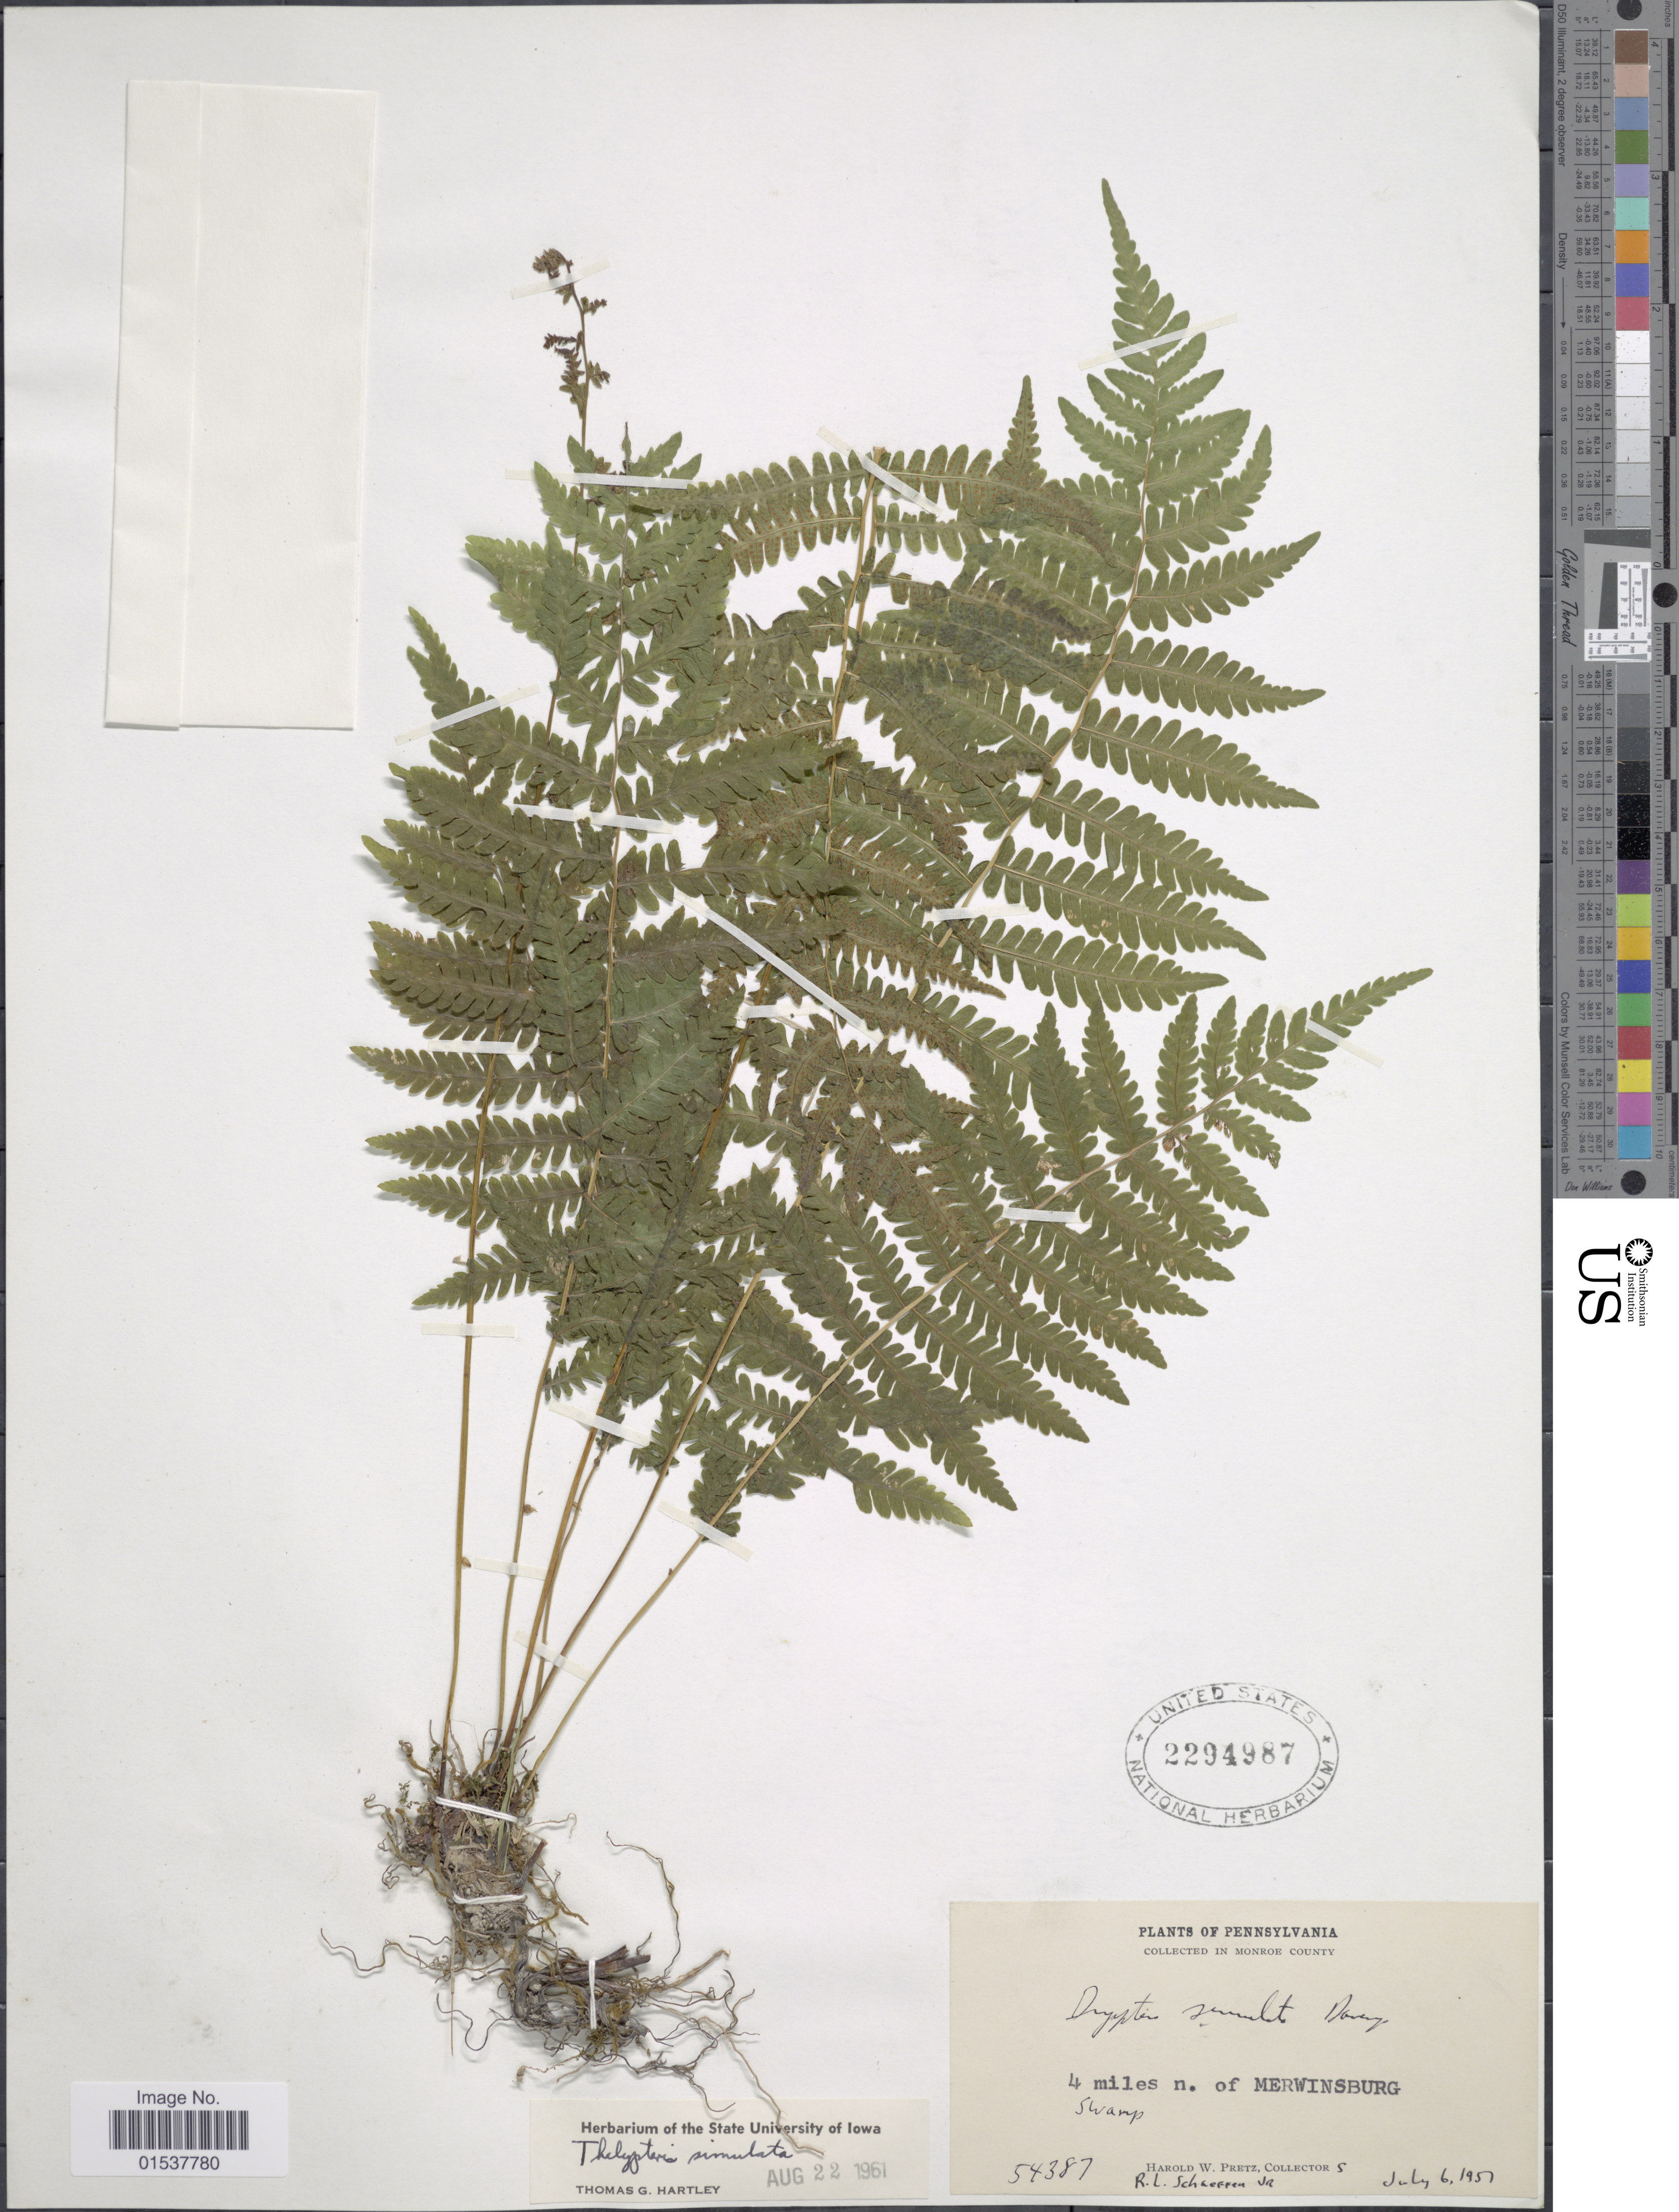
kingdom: Plantae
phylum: Tracheophyta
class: Polypodiopsida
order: Polypodiales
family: Thelypteridaceae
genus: Parathelypteris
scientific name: Parathelypteris simulata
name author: (Davenp.) Holttum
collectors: H. W. Pretz & R. Scheffen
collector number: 54387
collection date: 1957-07-06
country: United States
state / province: Pennsylvania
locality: Monroe County, 4 miles n. of Merwinsburg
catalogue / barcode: US 2294987